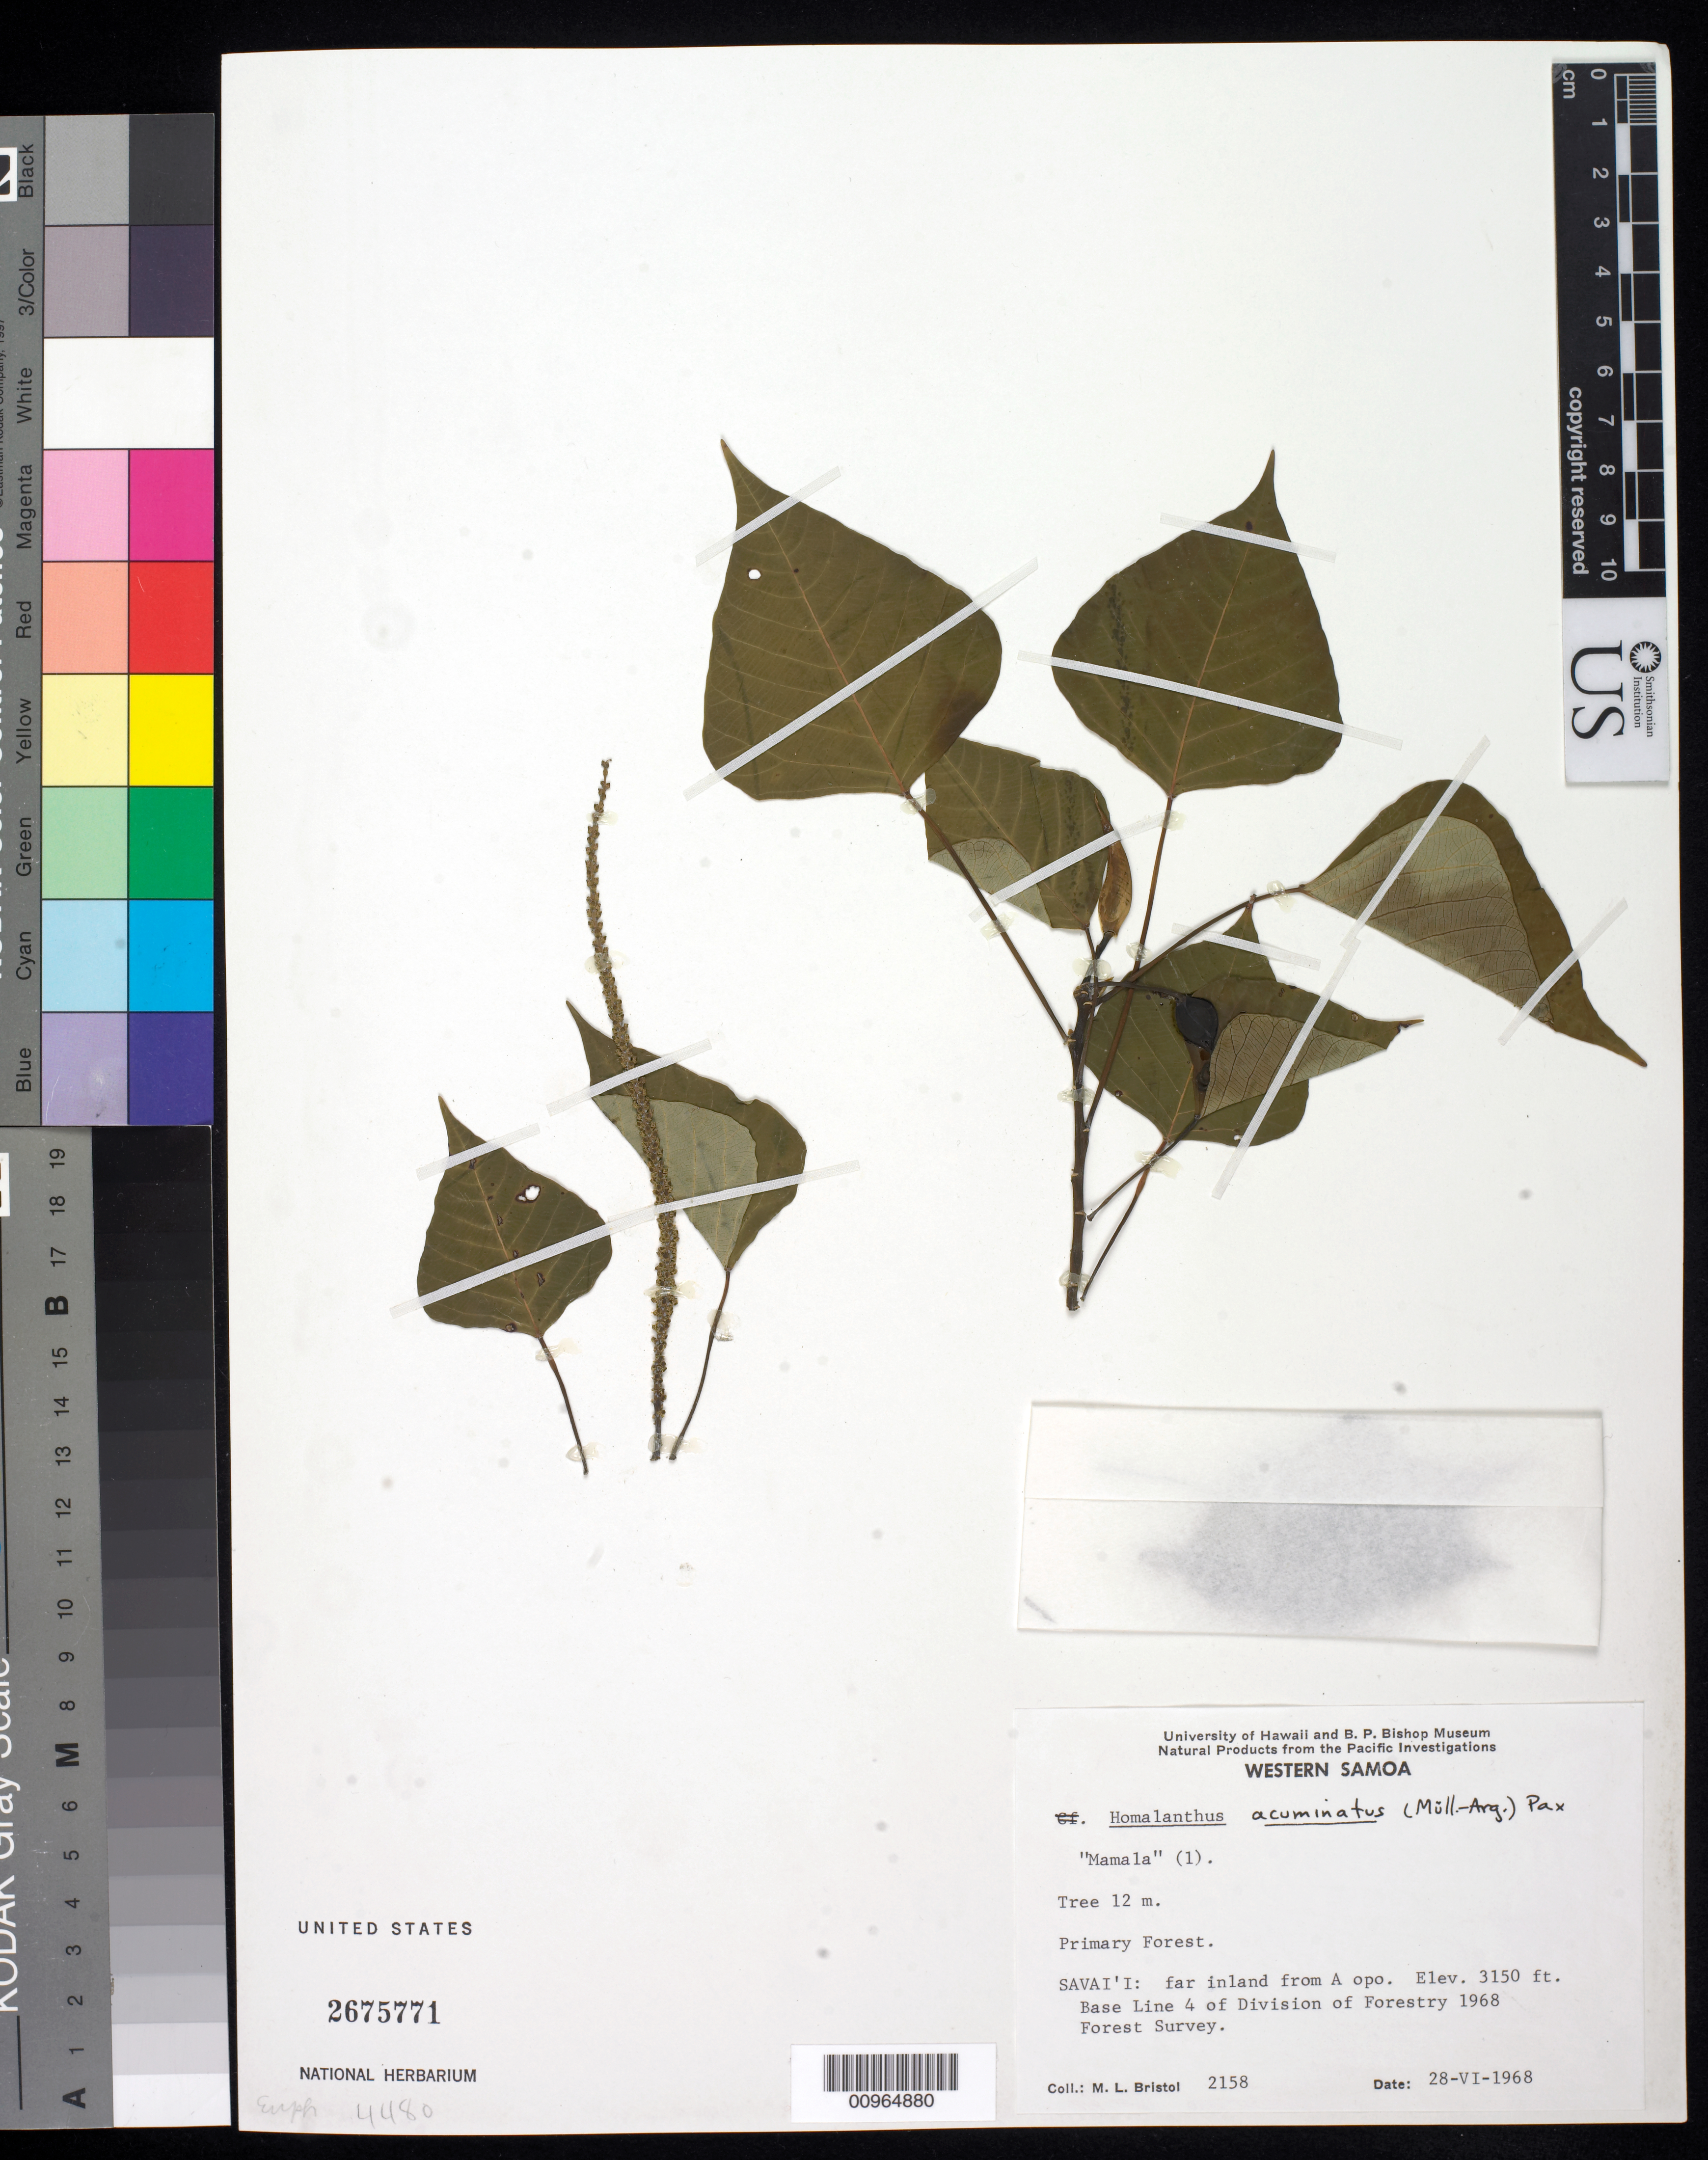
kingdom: Plantae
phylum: Tracheophyta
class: Magnoliopsida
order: Malpighiales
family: Euphorbiaceae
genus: Homalanthus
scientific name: Homalanthus acuminatus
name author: (Müll. Arg.) Pax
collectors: M. L. Bristol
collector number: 2158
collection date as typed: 28 Jun 1968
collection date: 1968-06-28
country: Samoa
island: Savai'i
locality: far inland from A opo. Base Line 4 of Forestry 1968 Forest Survey. Primary forest.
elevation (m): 960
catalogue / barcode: US 2675771